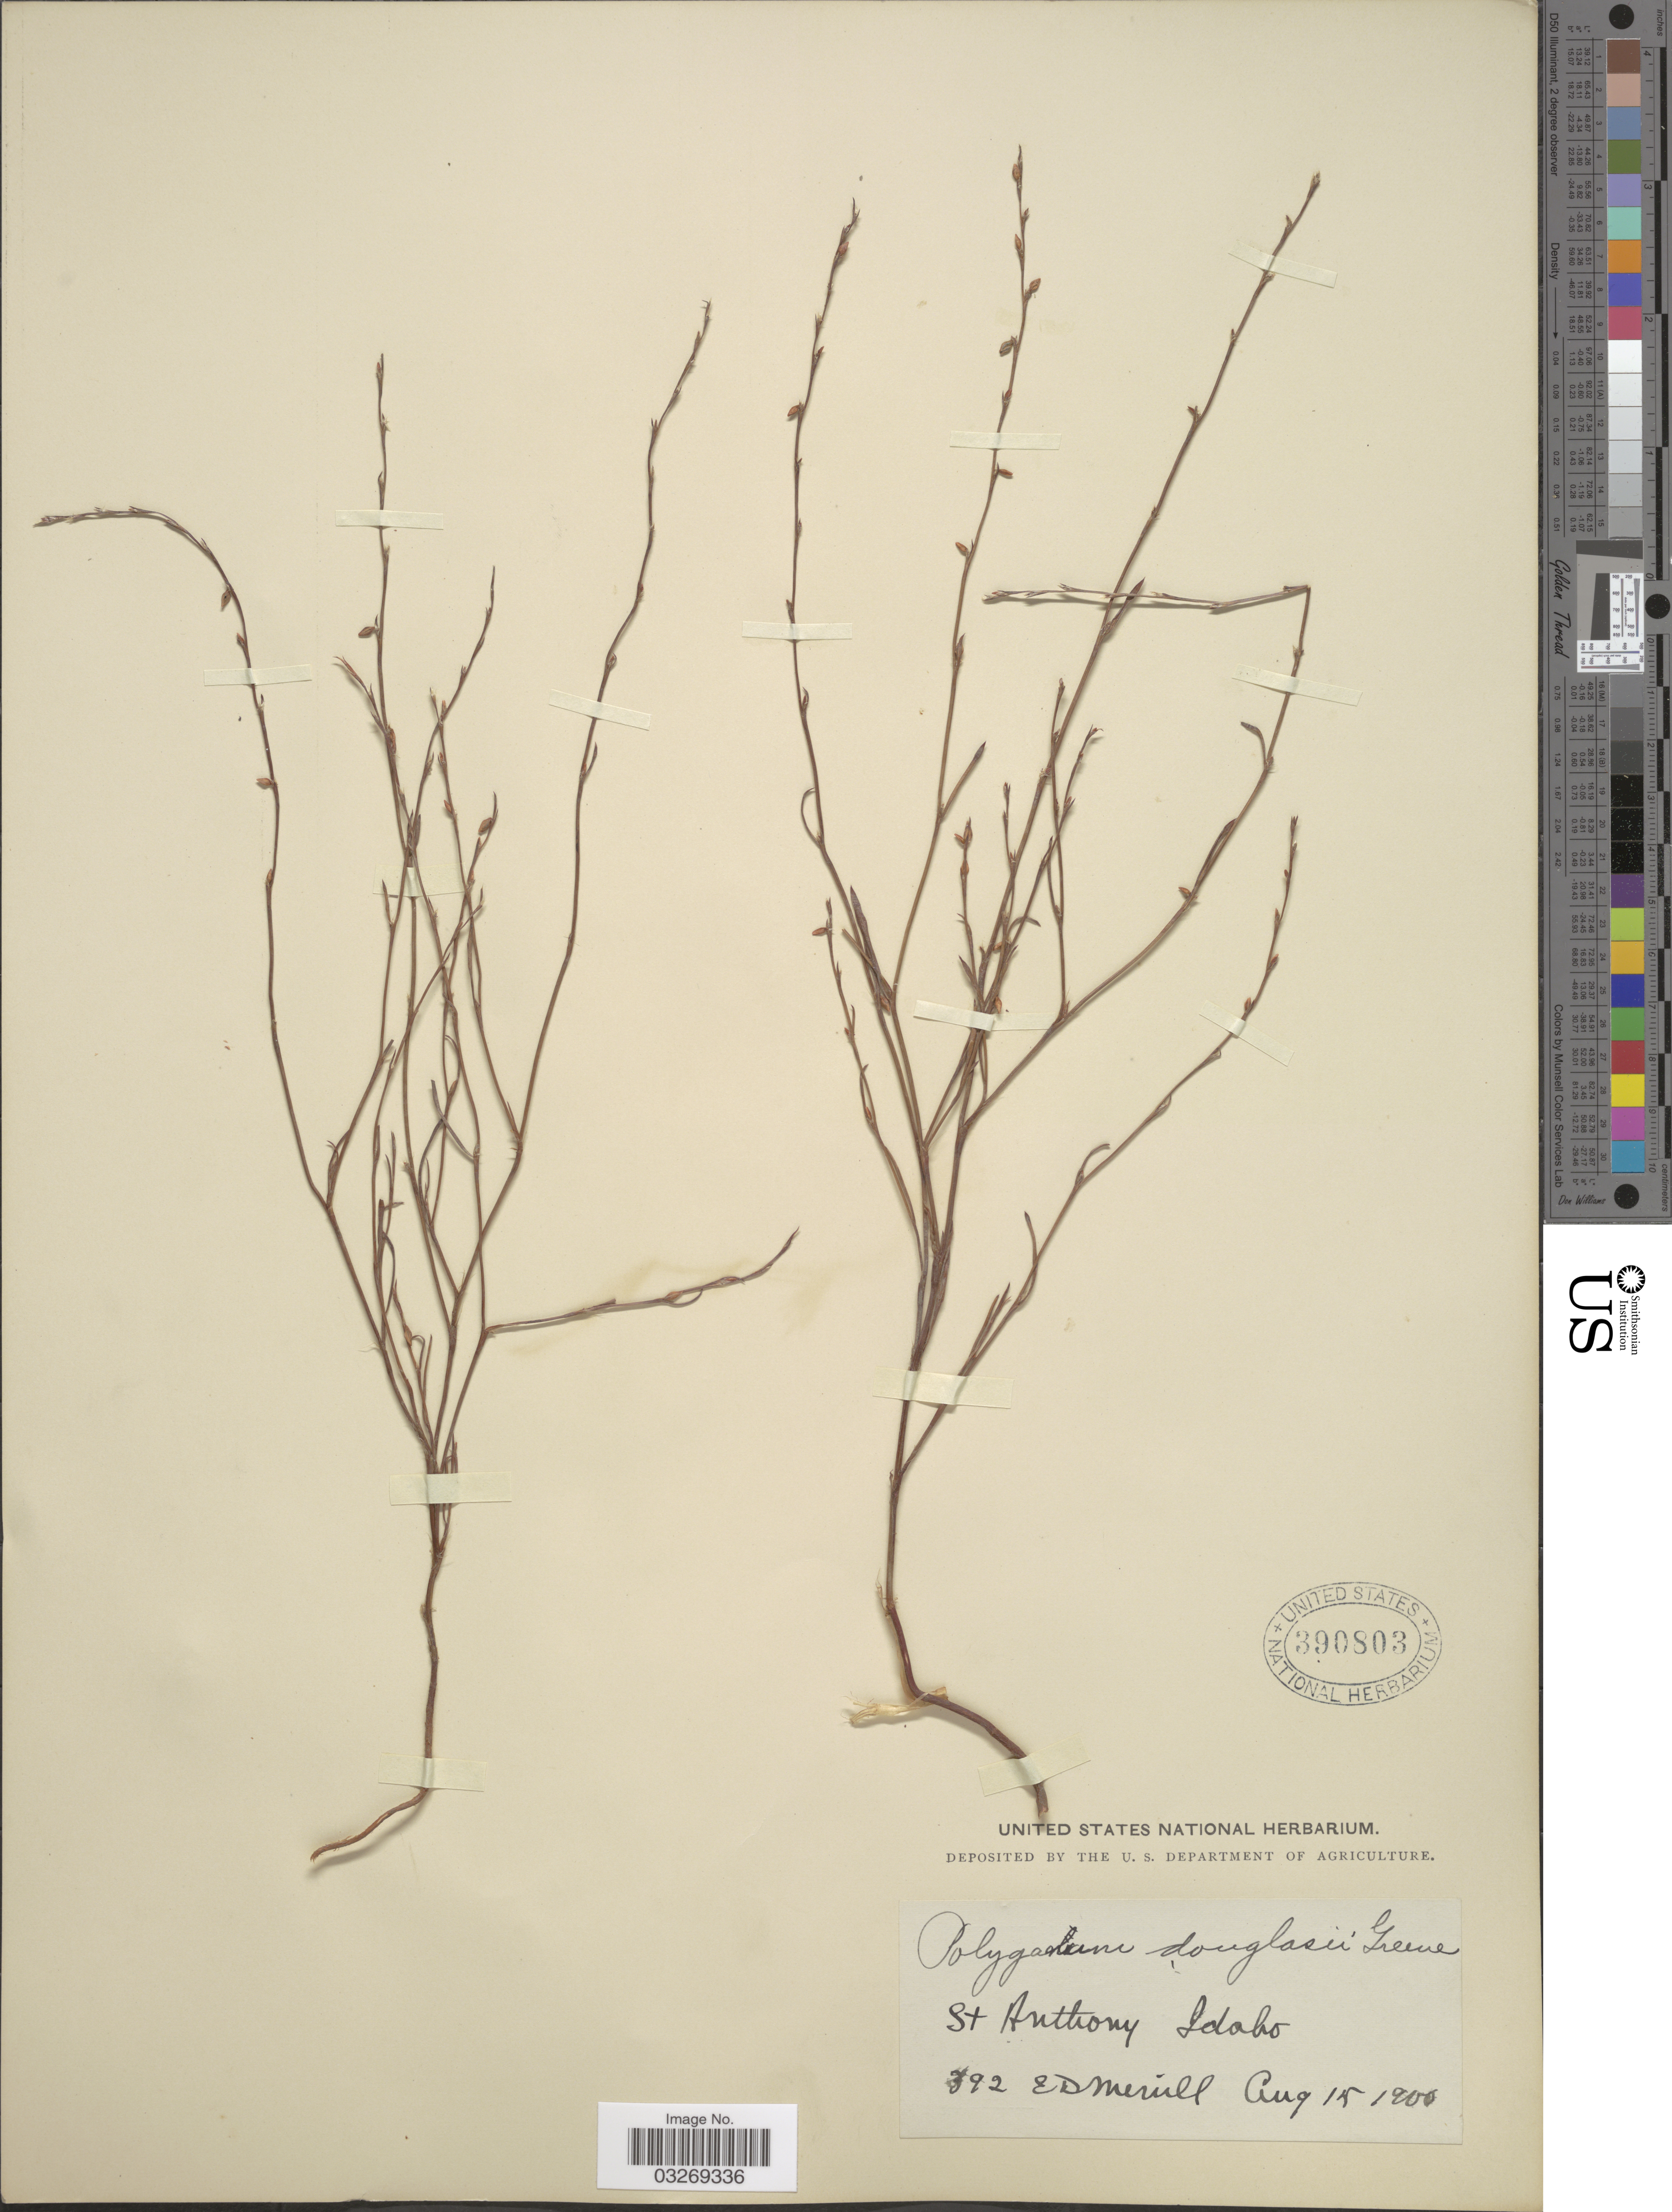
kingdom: Plantae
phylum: Tracheophyta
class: Magnoliopsida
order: Caryophyllales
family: Polygonaceae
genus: Polygonum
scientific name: Polygonum douglasii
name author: Greene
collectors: E. D. Merrill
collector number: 392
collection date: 1900-08-15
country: United States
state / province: Idaho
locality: St Anthony.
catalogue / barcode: US 390803